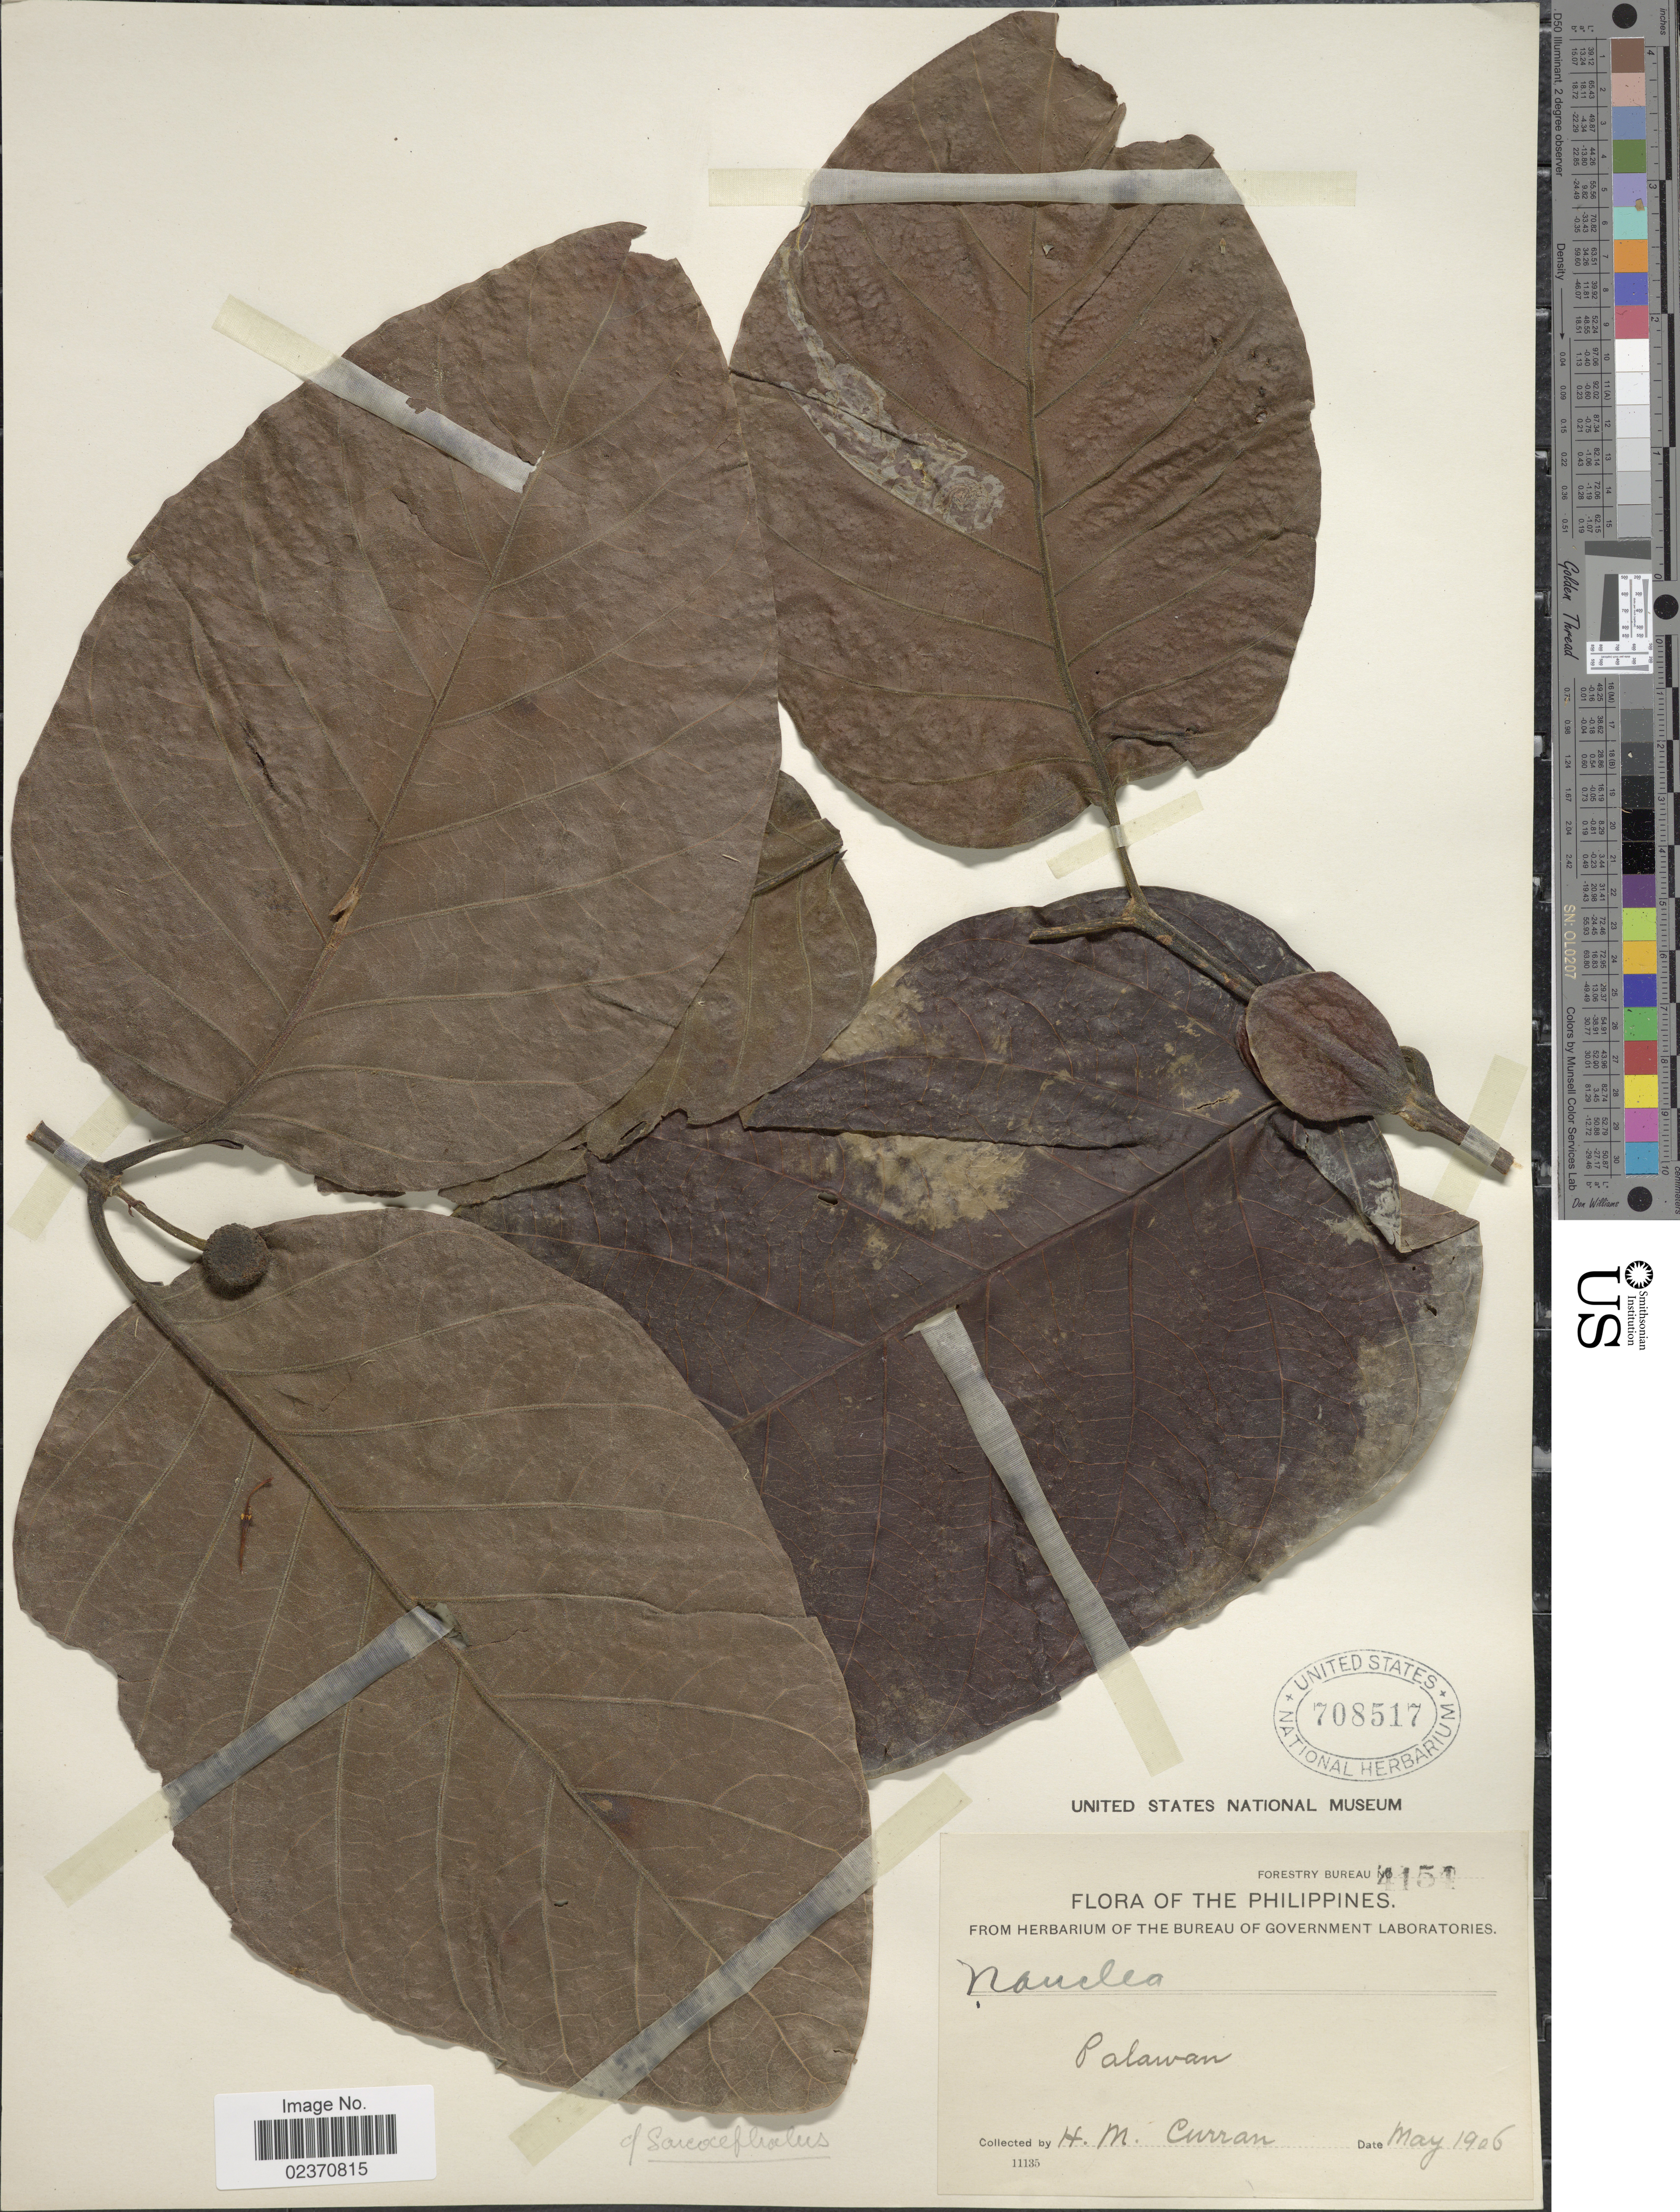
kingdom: Plantae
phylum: Tracheophyta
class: Magnoliopsida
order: Gentianales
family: Rubiaceae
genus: Nauclea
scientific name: Nauclea sp.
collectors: H. M. Curran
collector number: Forestry Bureau 4154*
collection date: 1906-05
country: Philippines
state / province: Mimaropa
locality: Palawan.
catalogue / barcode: US 708517